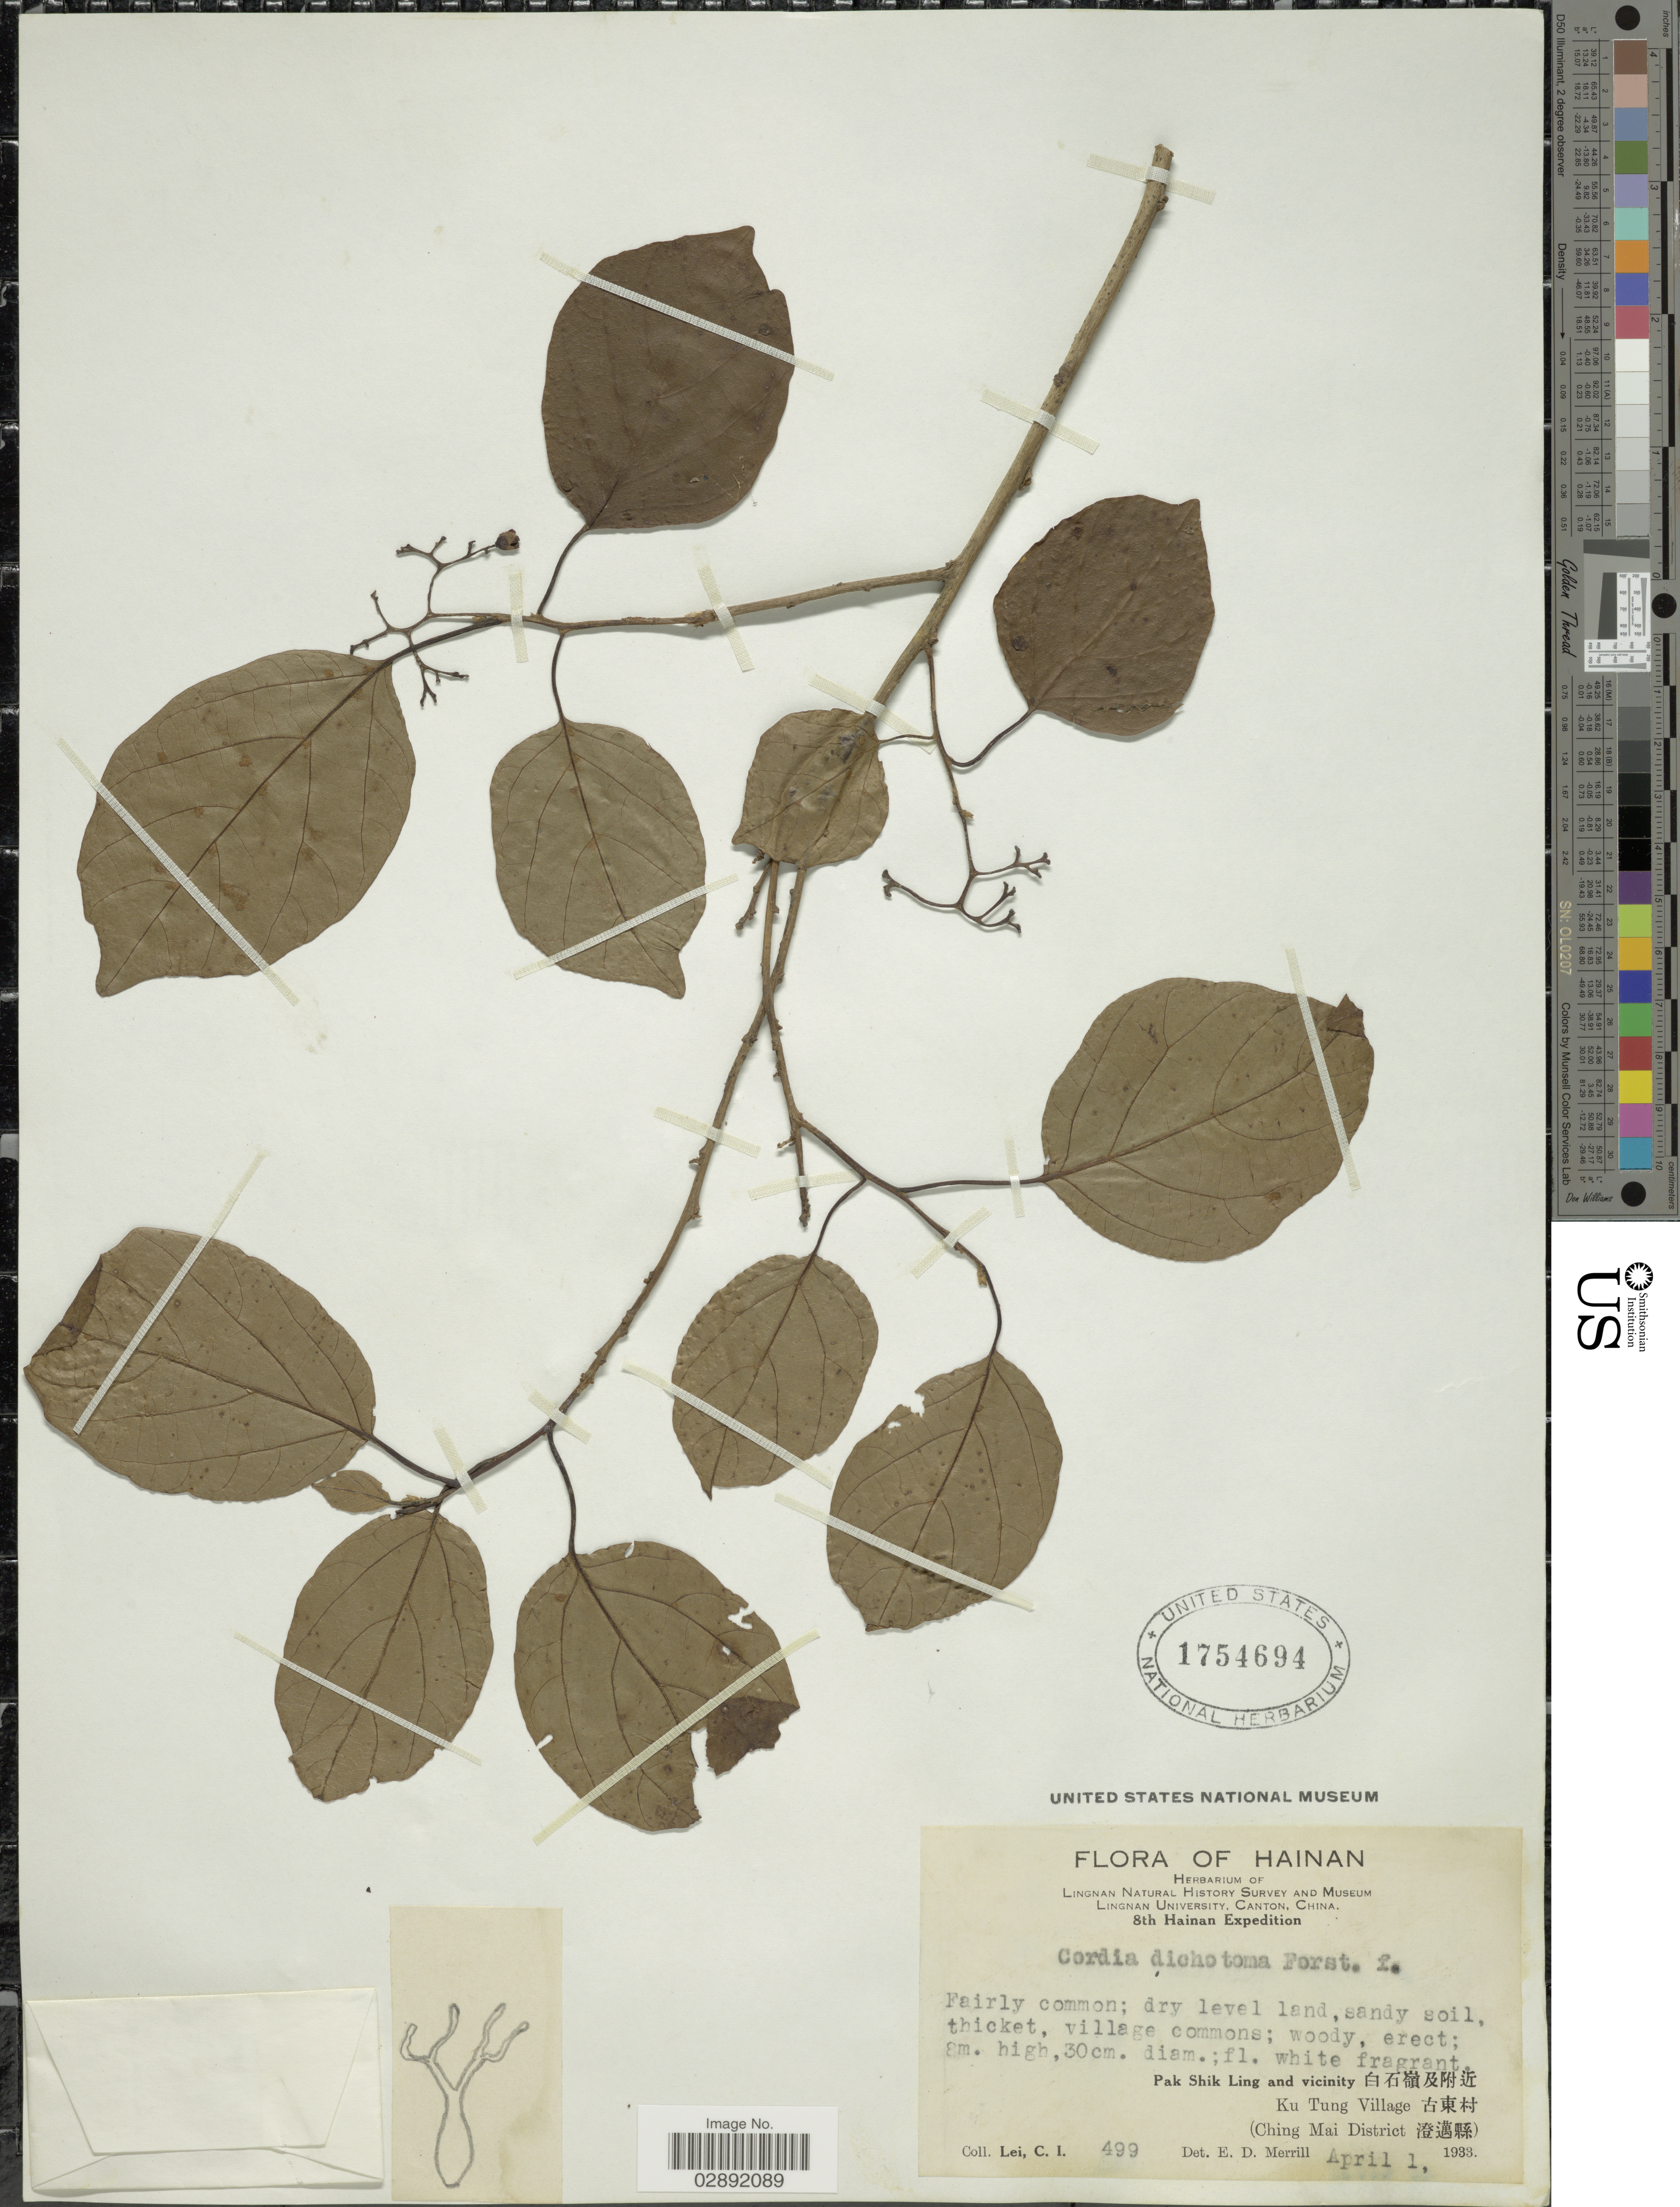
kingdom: Plantae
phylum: Tracheophyta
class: Magnoliopsida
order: Boraginales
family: Cordiaceae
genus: Cordia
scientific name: Cordia dichotoma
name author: G. Forst.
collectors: C. I. Lei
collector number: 499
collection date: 1933-04-01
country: China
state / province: Hainan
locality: Pak Shik Ling and vicinity, Ku Tung Village (Ching Mai District).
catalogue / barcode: US 1754694